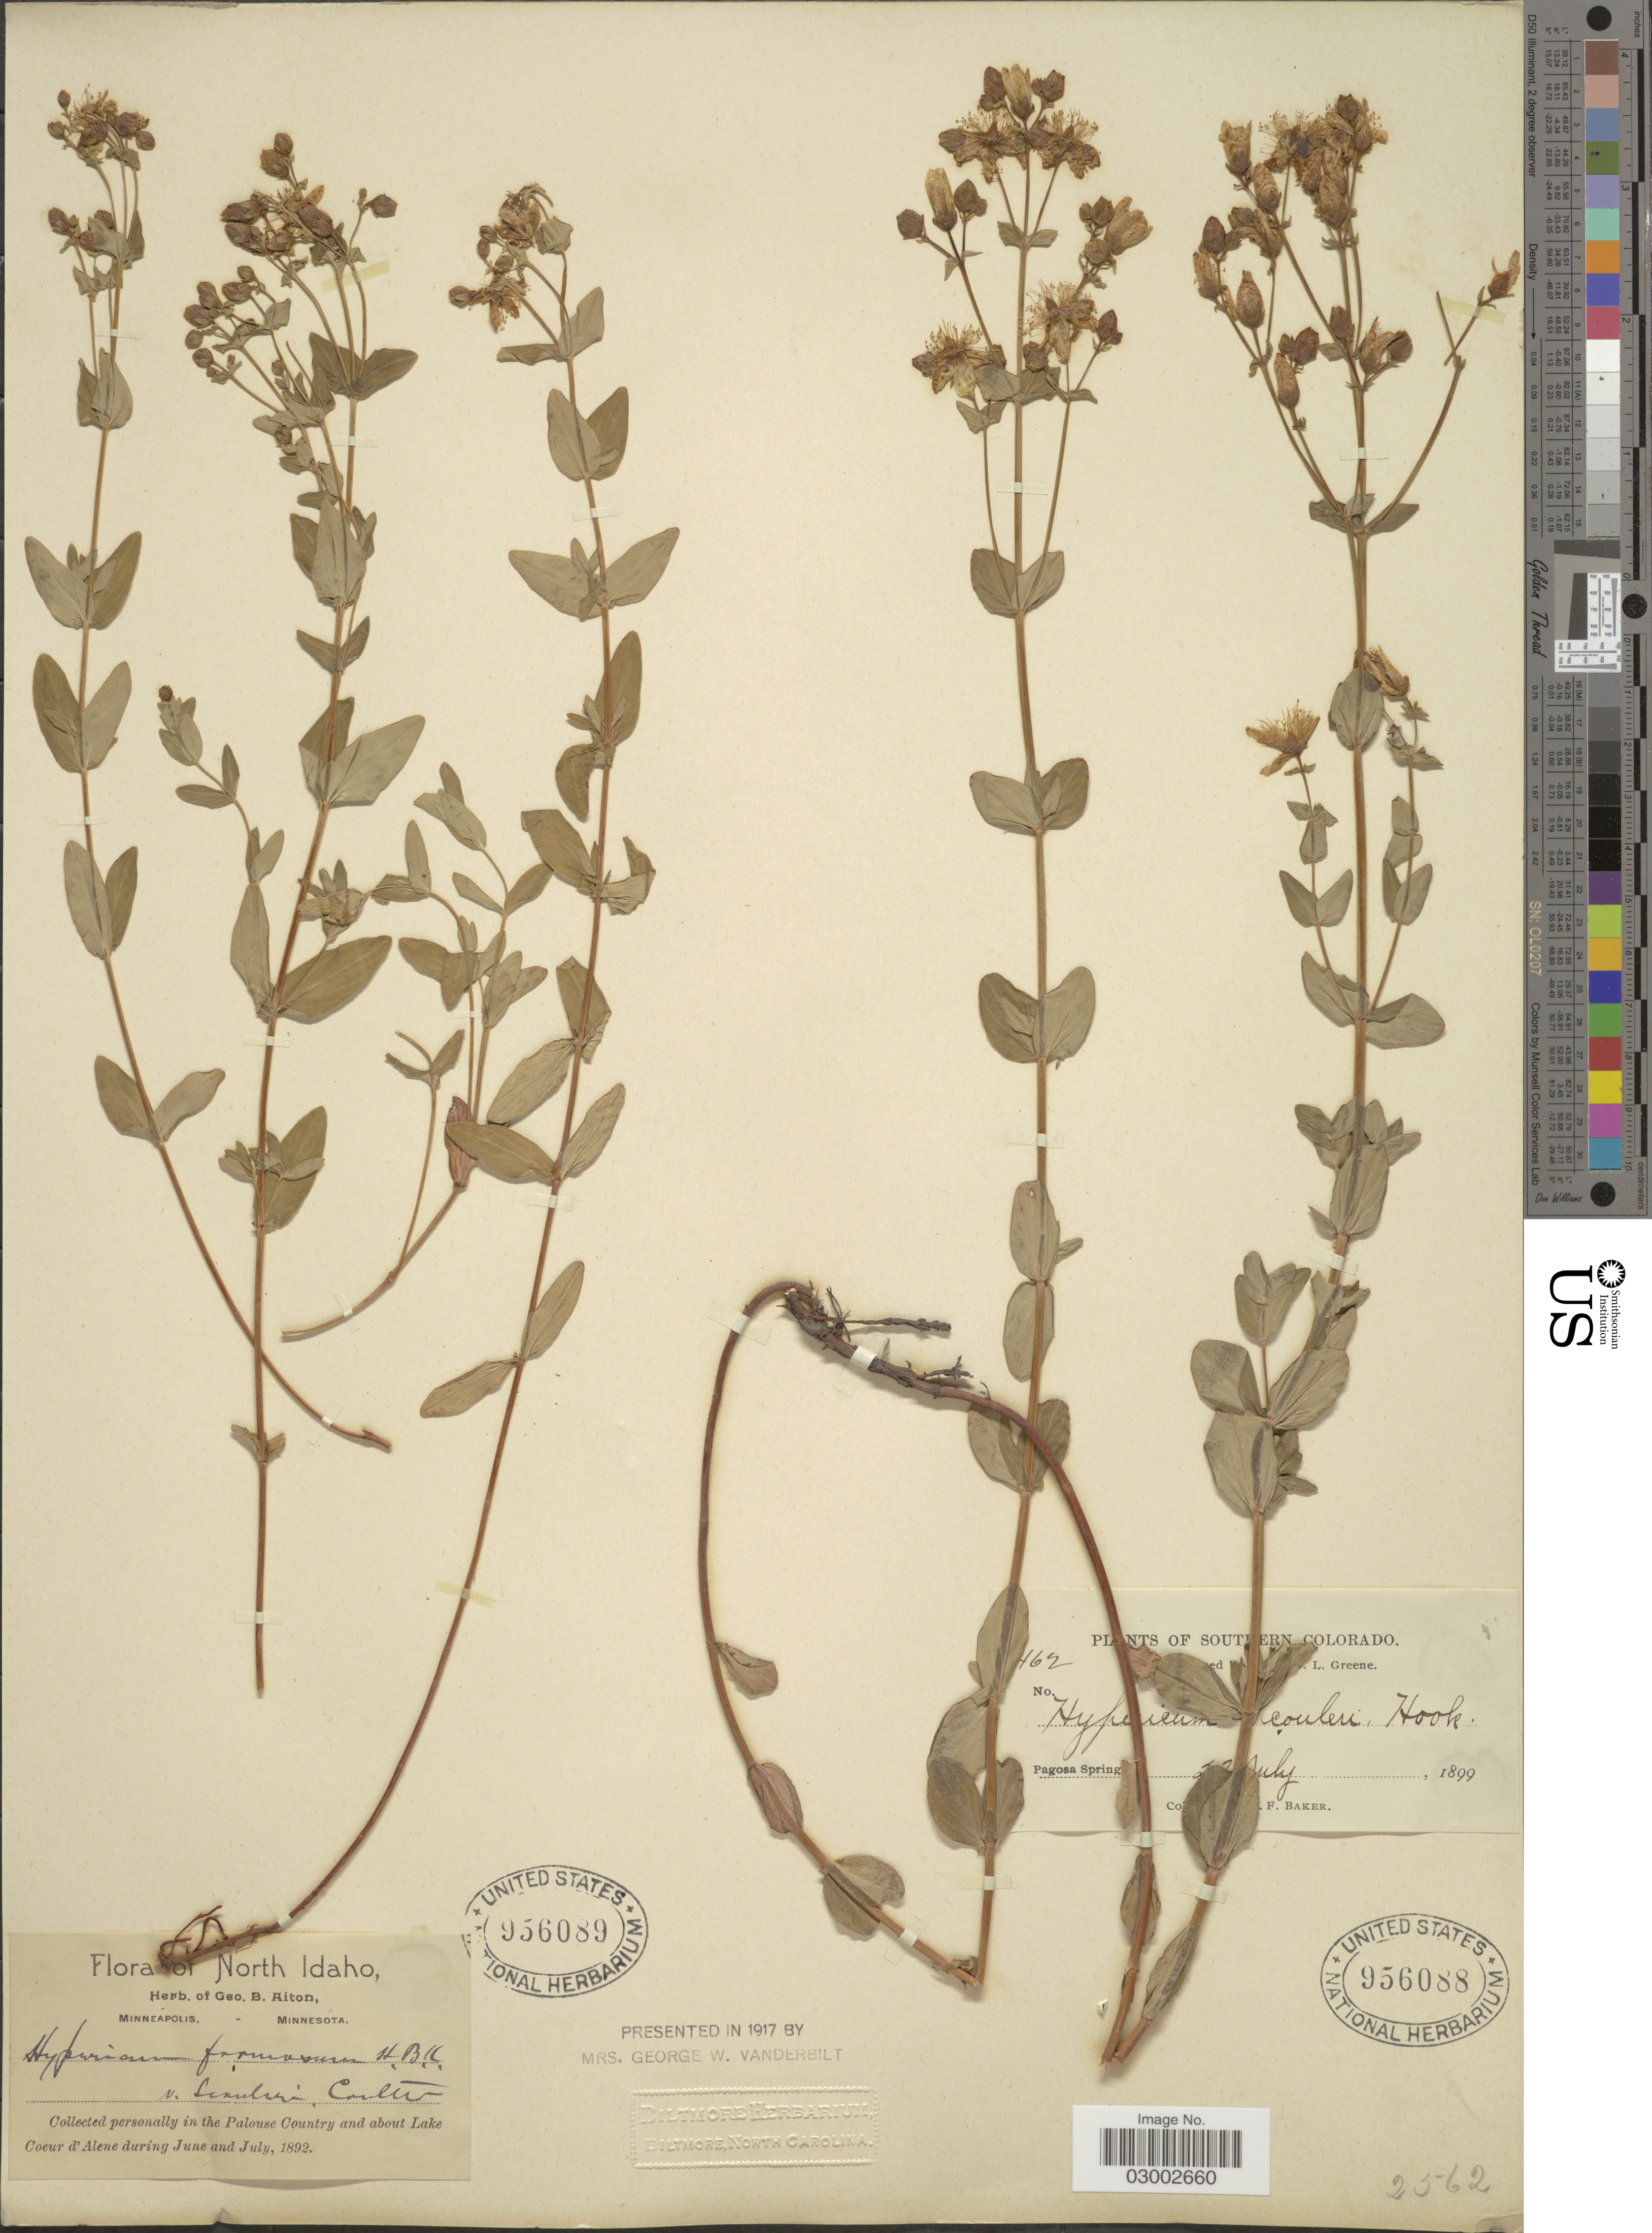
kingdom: Plantae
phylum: Tracheophyta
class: Magnoliopsida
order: Malpighiales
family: Hypericaceae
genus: Hypericum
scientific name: Hypericum scouleri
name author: Hook.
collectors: ex herb. Geo. B. Aiton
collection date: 1892-06/1892-07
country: United States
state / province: Idaho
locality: North Idaho, in the Palouse Country and about Lake Coeur d'Alene.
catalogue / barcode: US 956089-2